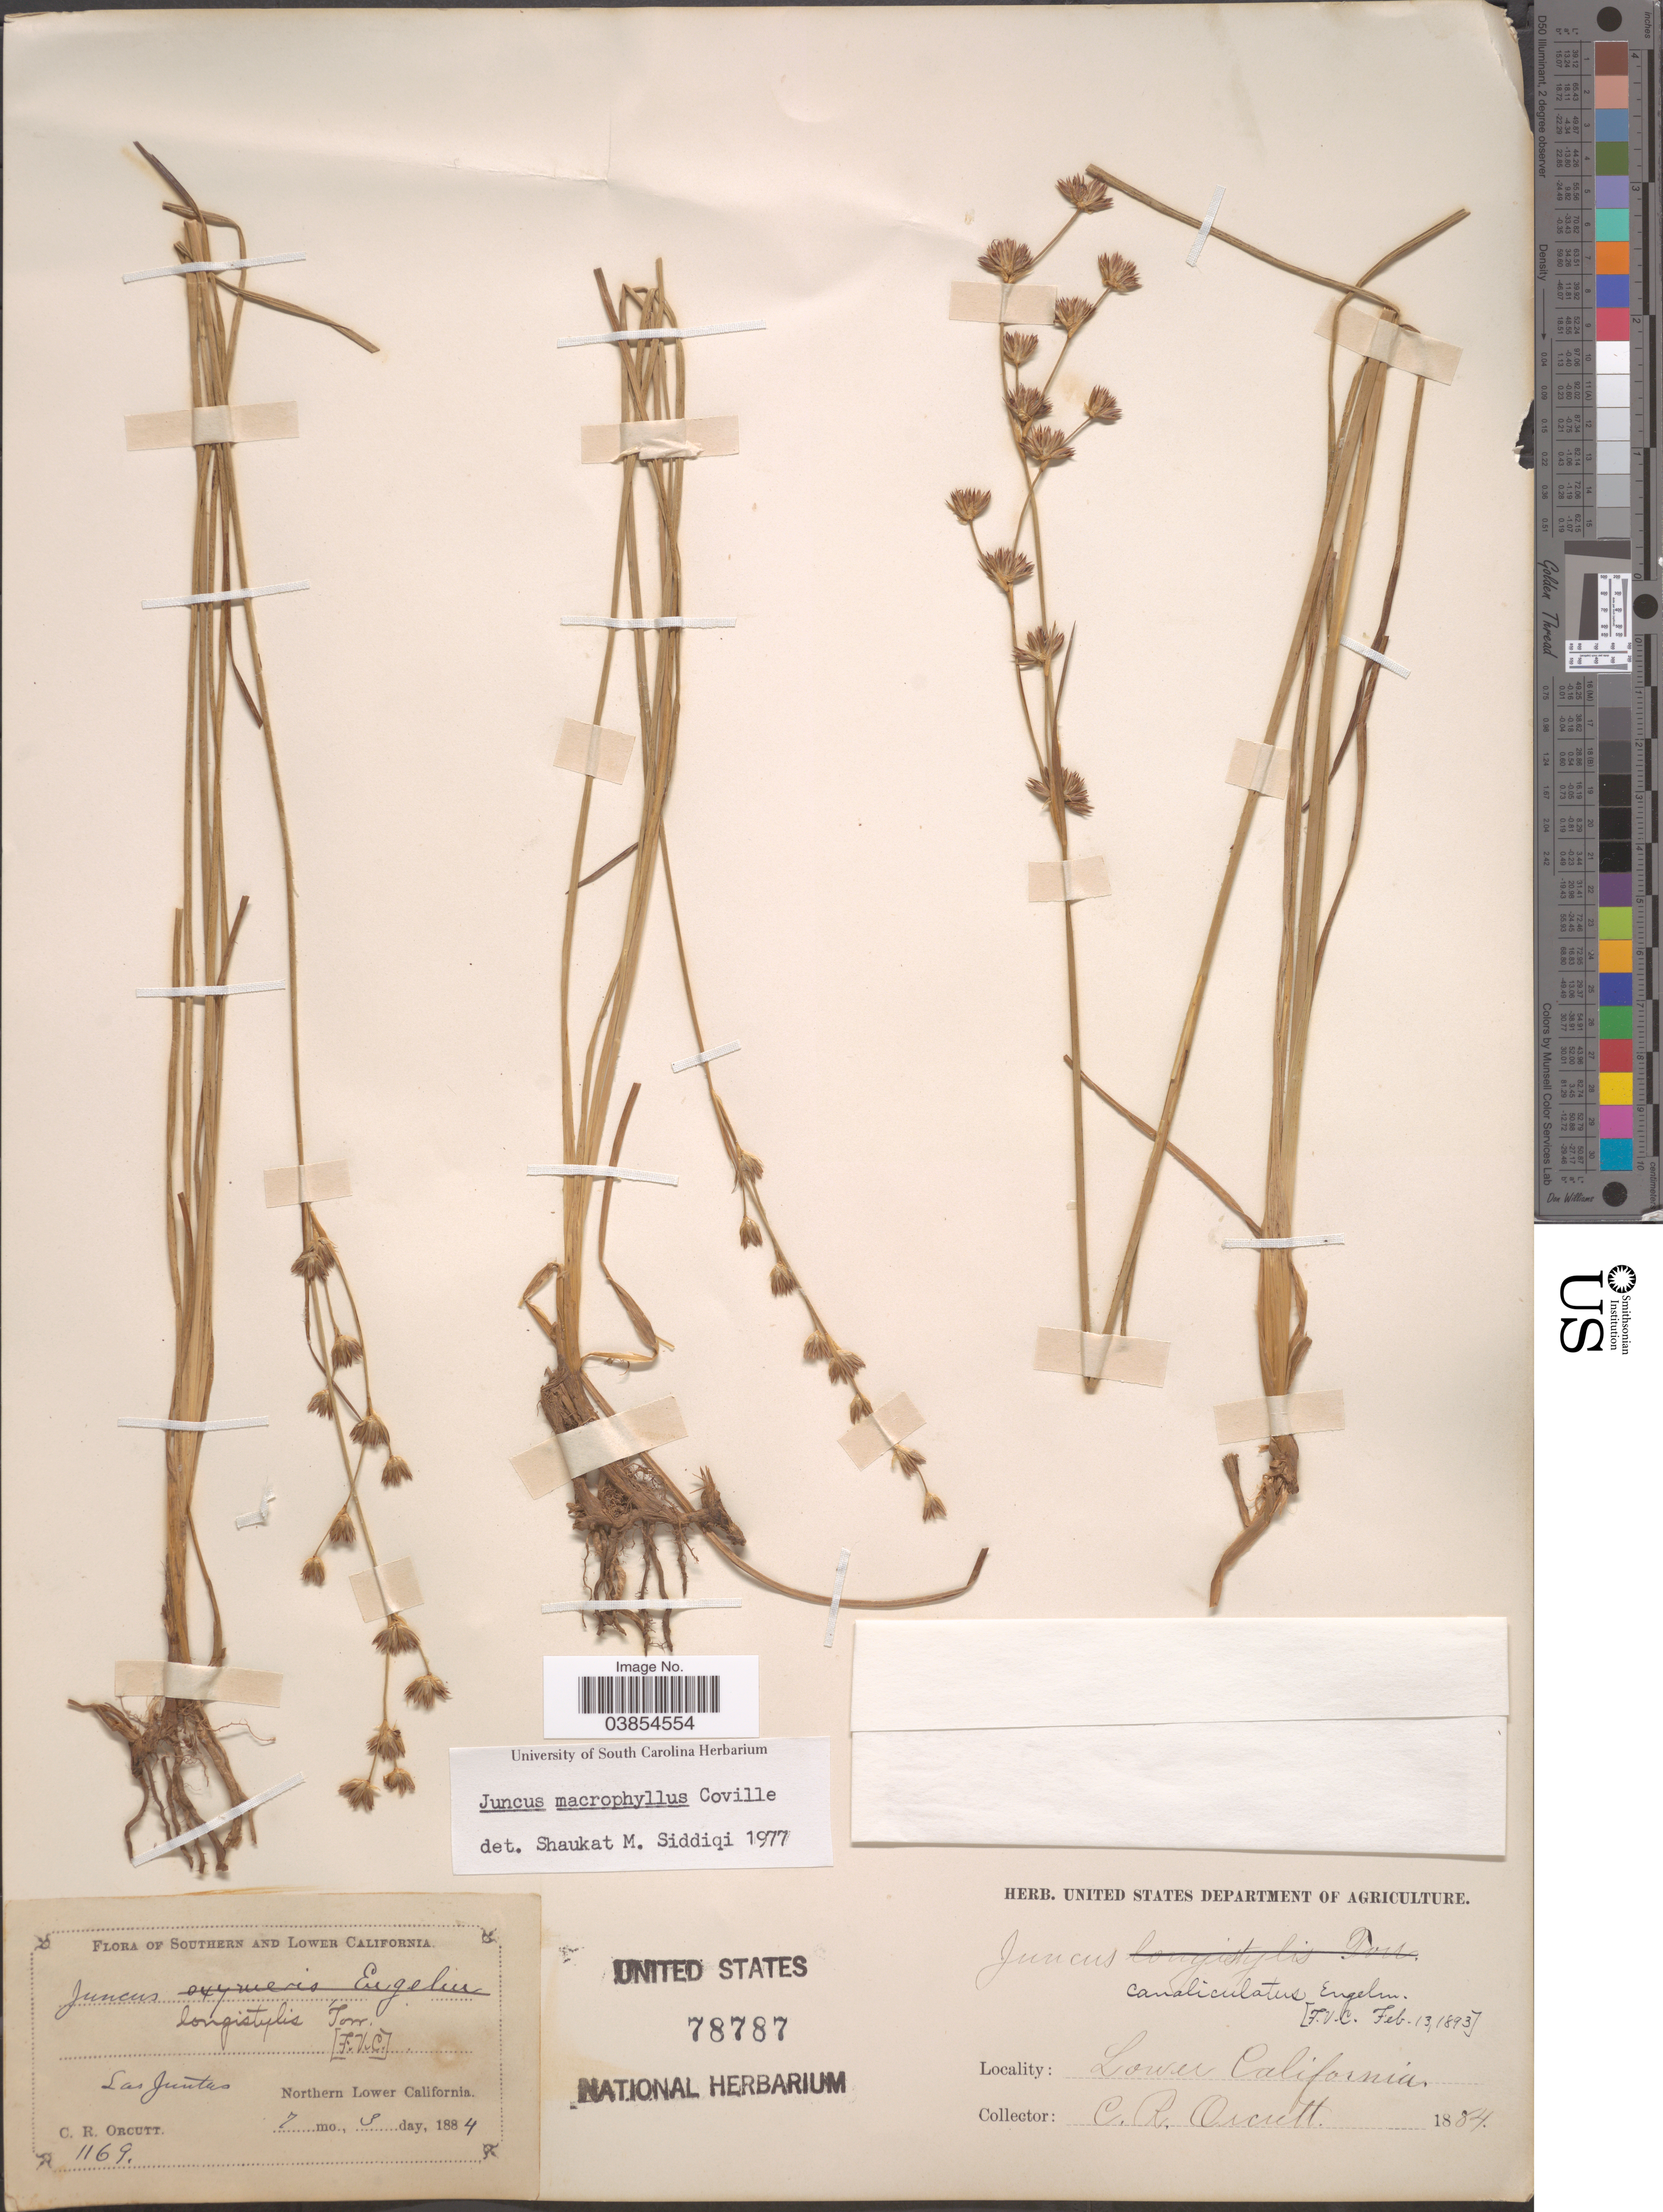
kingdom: Plantae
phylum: Tracheophyta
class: Liliopsida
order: Poales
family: Juncaceae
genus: Juncus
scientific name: Juncus macrophyllus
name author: Coville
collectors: C. R. Orcutt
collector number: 1169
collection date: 1884-07-03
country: United States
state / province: California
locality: Southern and Lower California. Las Juntas, Northern Lower California.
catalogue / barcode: US 78787